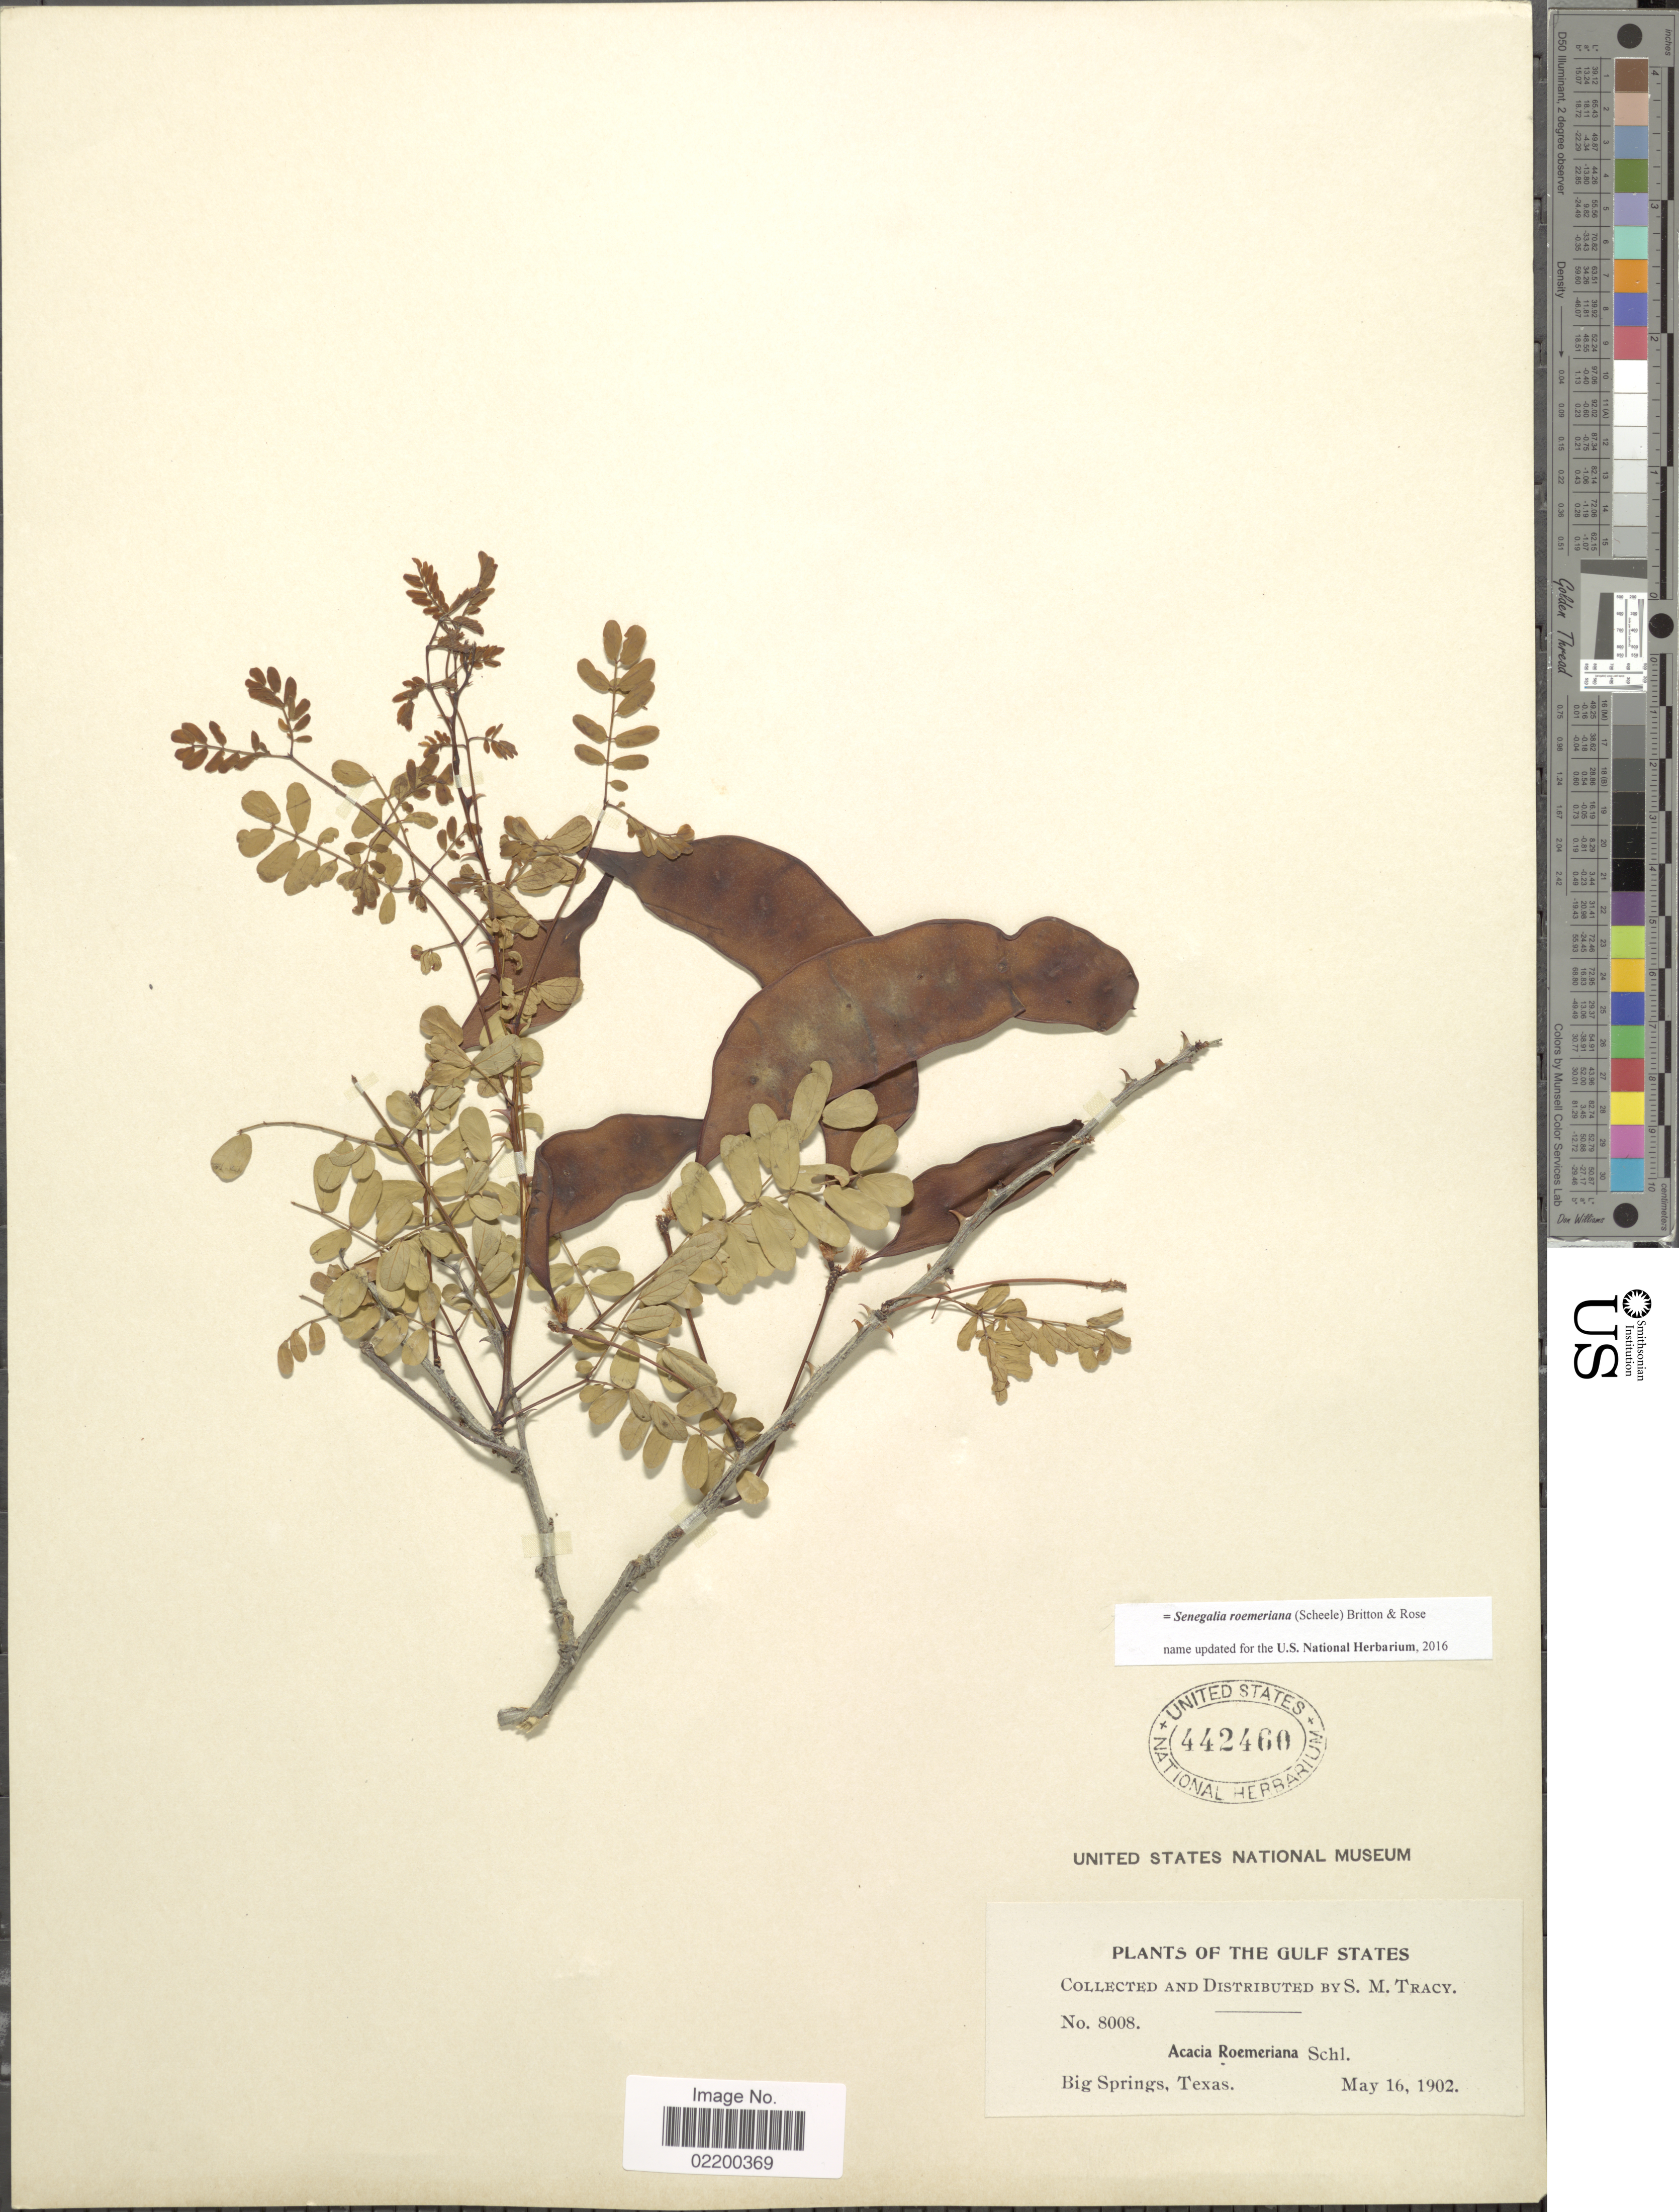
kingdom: Plantae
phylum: Tracheophyta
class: Magnoliopsida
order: Fabales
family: Fabaceae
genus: Senegalia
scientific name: Senegalia roemeriana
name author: (Scheele) Britton & Rose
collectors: S. M. Tracy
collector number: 8008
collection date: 1902-05-16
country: United States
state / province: Texas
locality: The Gulf States, Big Springs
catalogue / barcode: US 442460